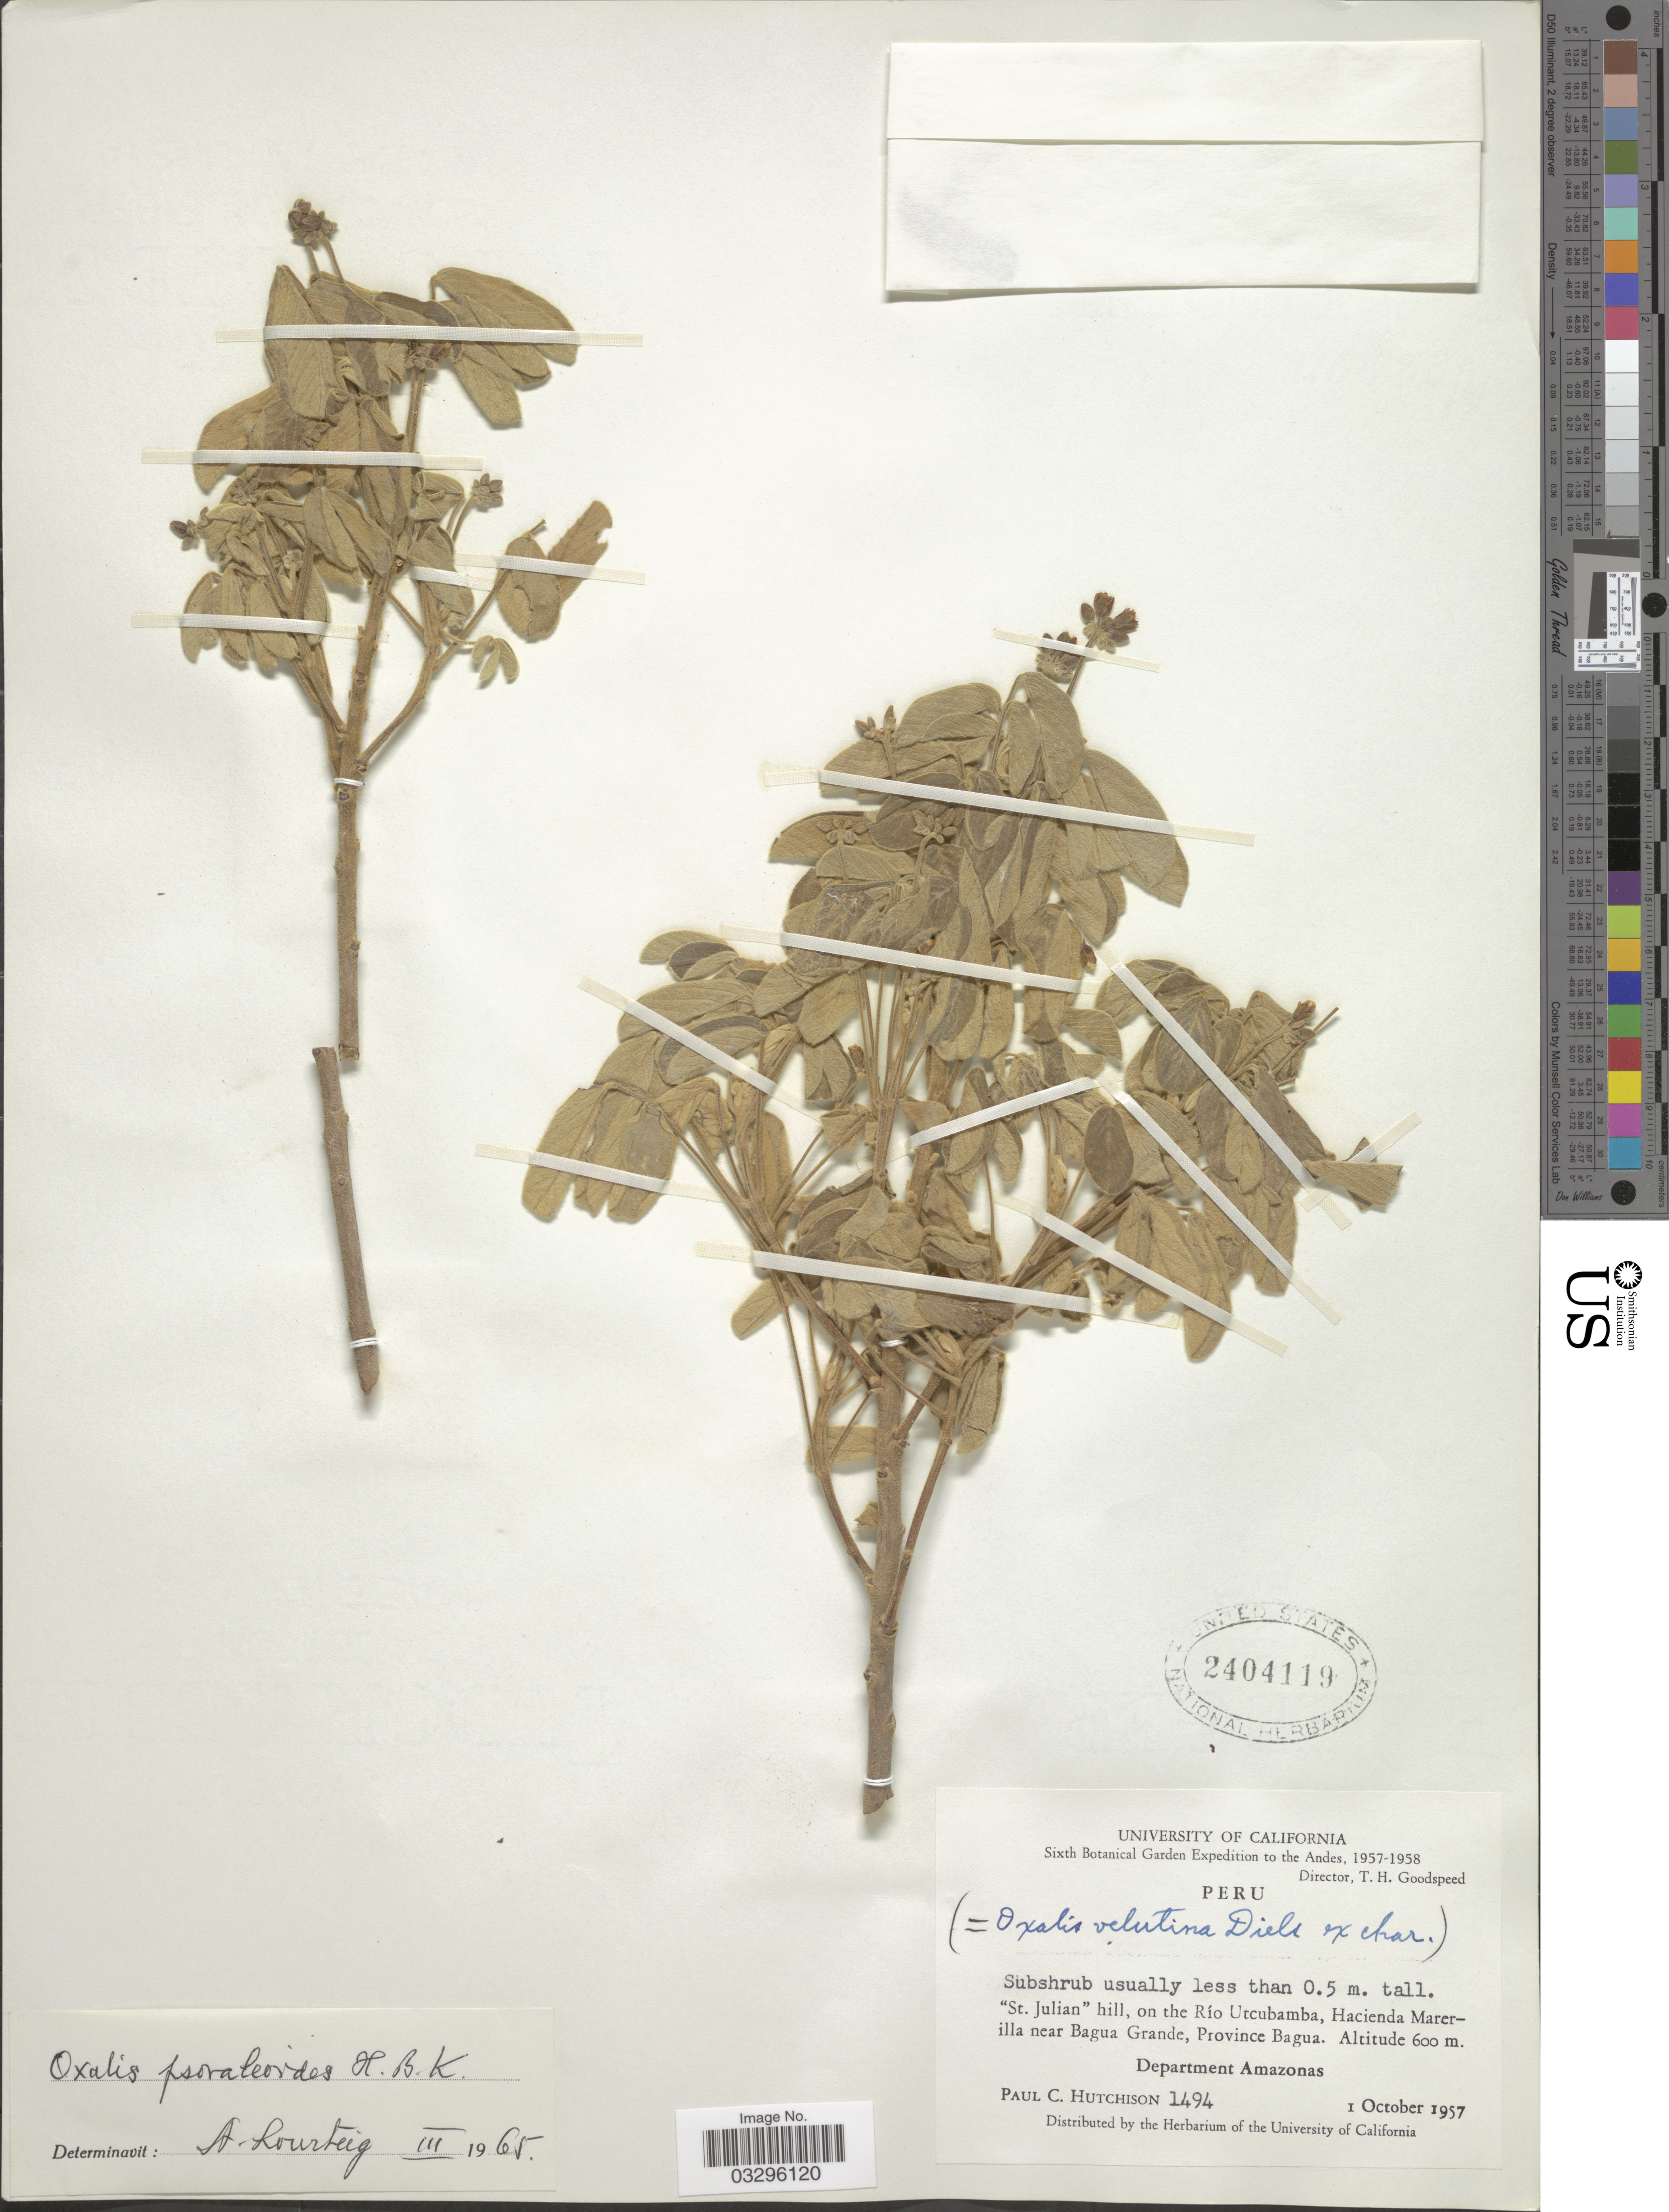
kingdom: Plantae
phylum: Tracheophyta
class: Magnoliopsida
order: Oxalidales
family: Oxalidaceae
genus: Oxalis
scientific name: Oxalis psoraloides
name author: Kunth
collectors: P. C. Hutchison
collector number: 1494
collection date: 1957-10-01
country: Peru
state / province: Amazonas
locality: Andes. "St. Julian" hill, on the Río Utcubamba, Hacienda Marerilla near Bagua Grande, Province Bagua. Department Amazonas.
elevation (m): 600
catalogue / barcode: US 2404119